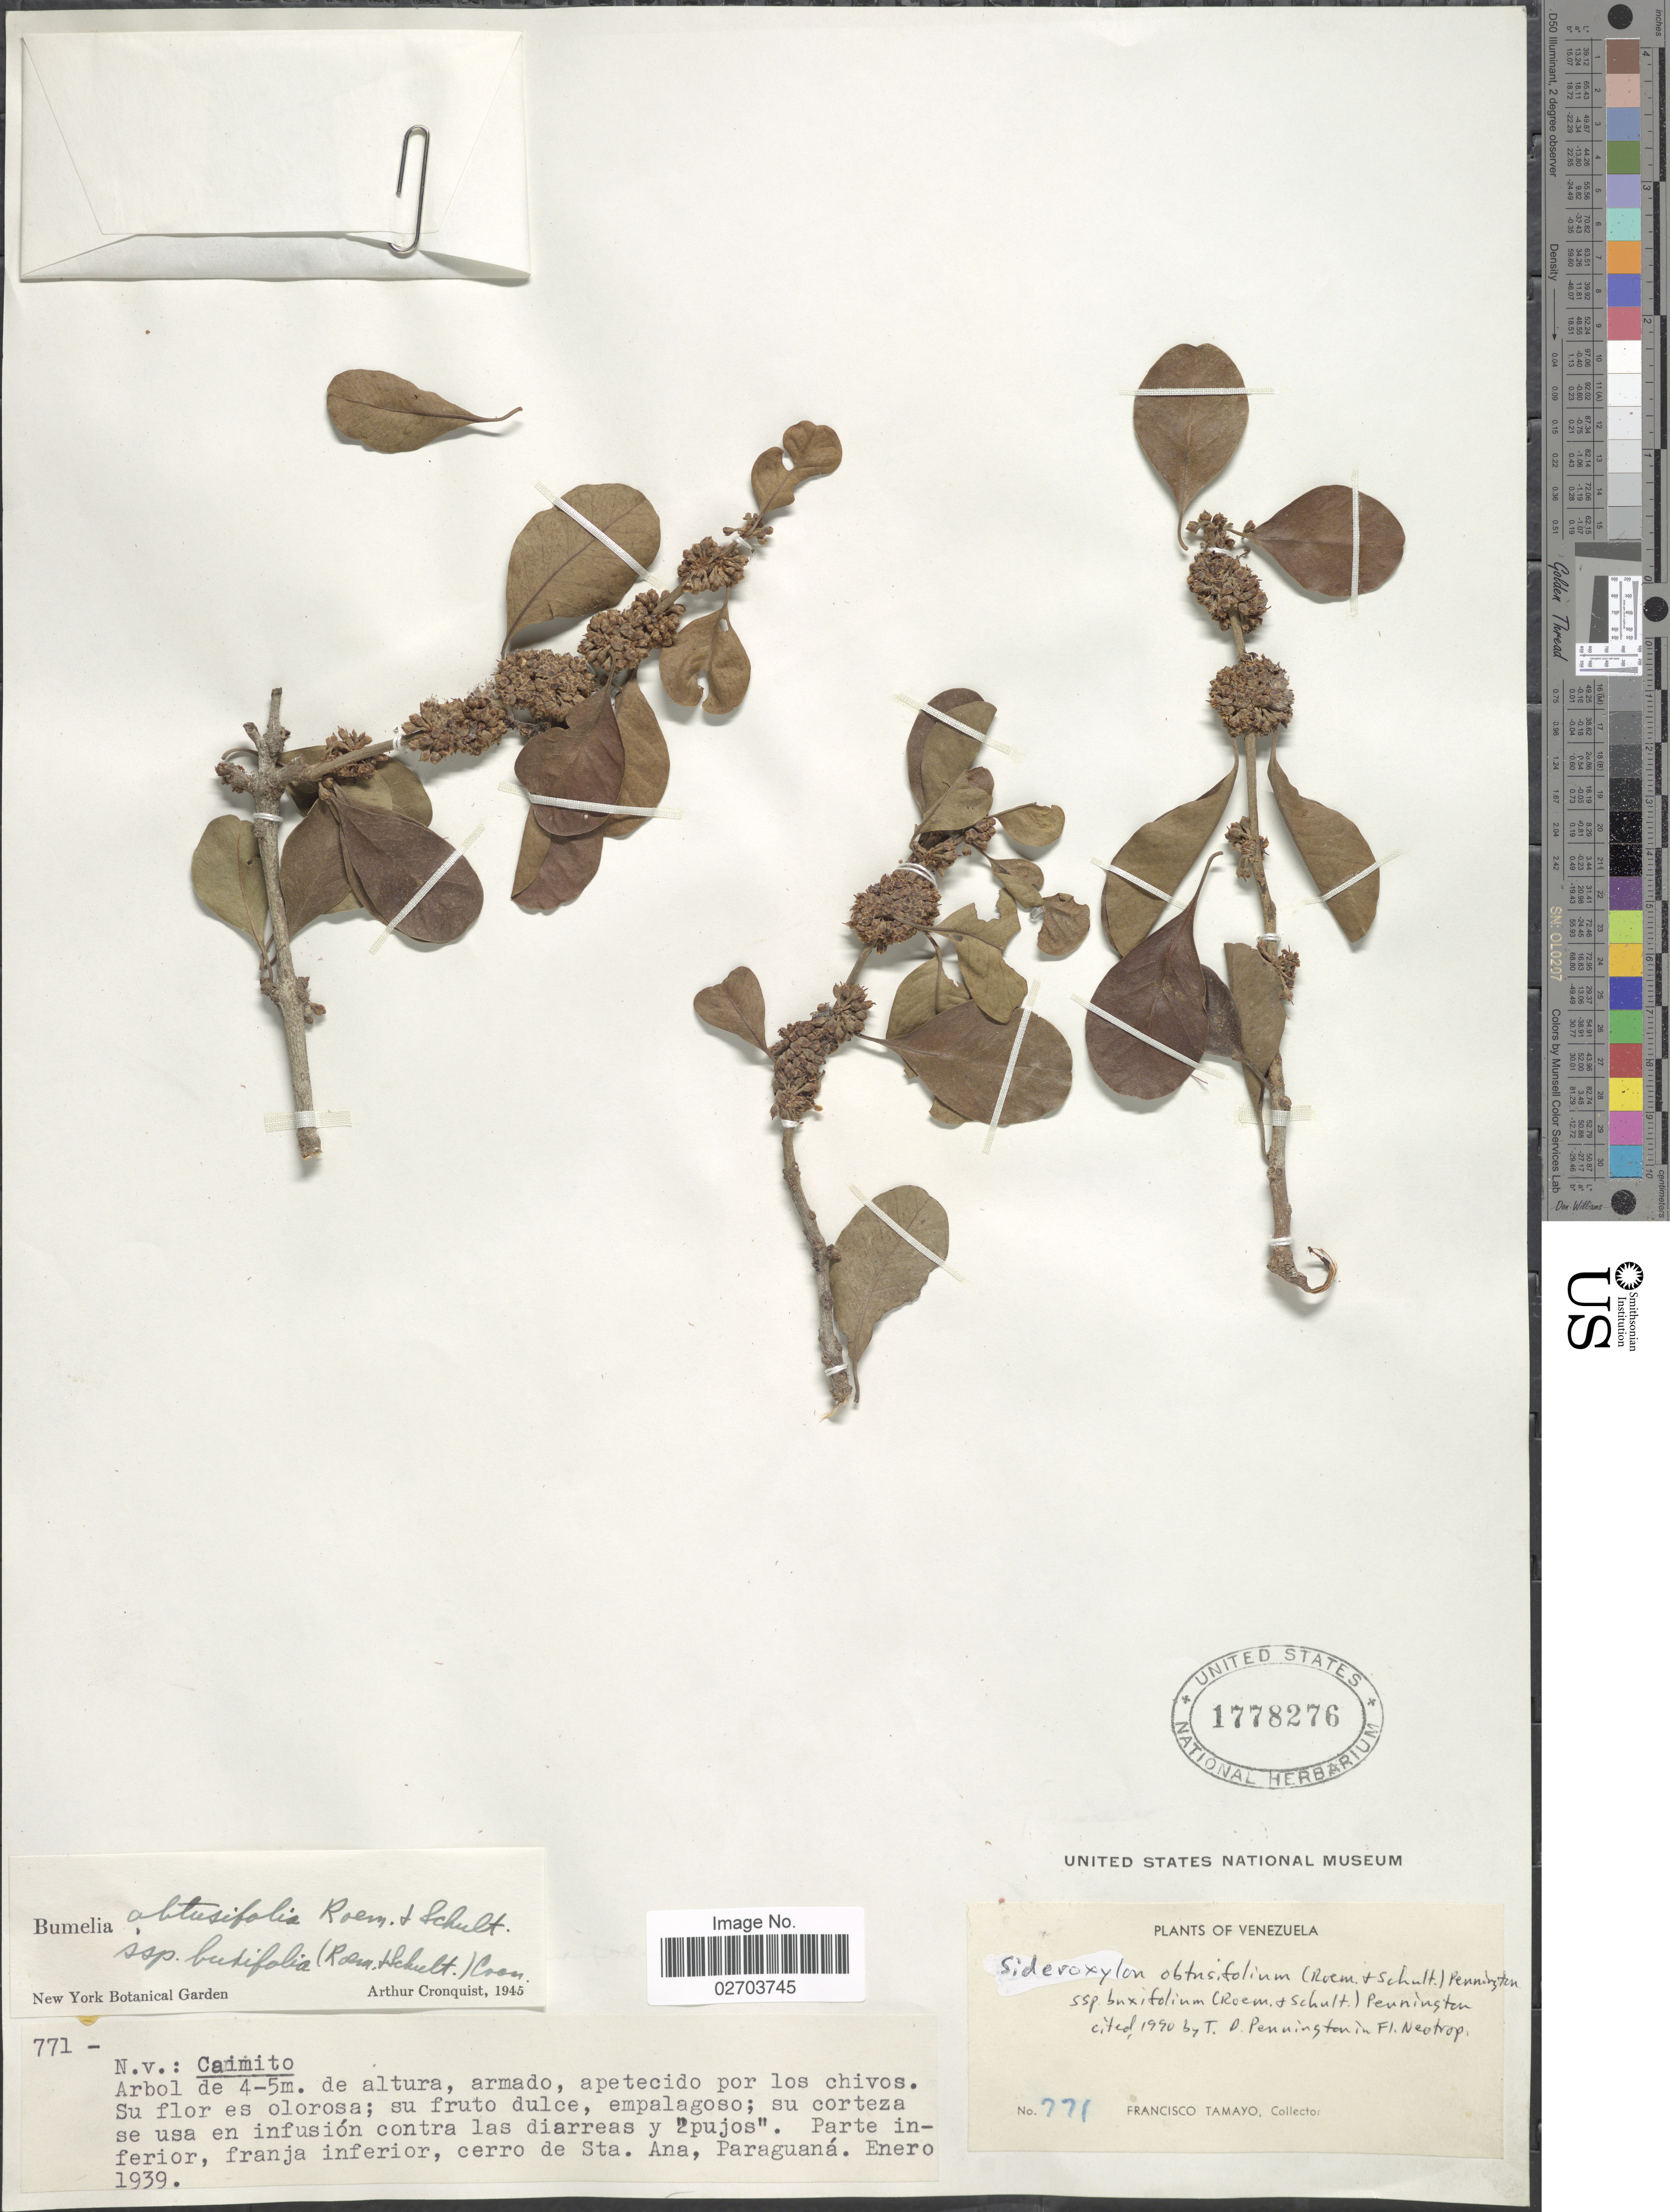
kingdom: Plantae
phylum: Tracheophyta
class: Magnoliopsida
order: Ericales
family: Sapotaceae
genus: Sideroxylon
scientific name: Sideroxylon obtusifolium subsp. buxifolium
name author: (Roem. & Schult.) T.D. Penn.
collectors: F. Tamayo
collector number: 771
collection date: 1939-01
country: Venezuela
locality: Parte inferior, franja inferior, cerro de Sta. Ana, Paraguana.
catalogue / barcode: US 1778276